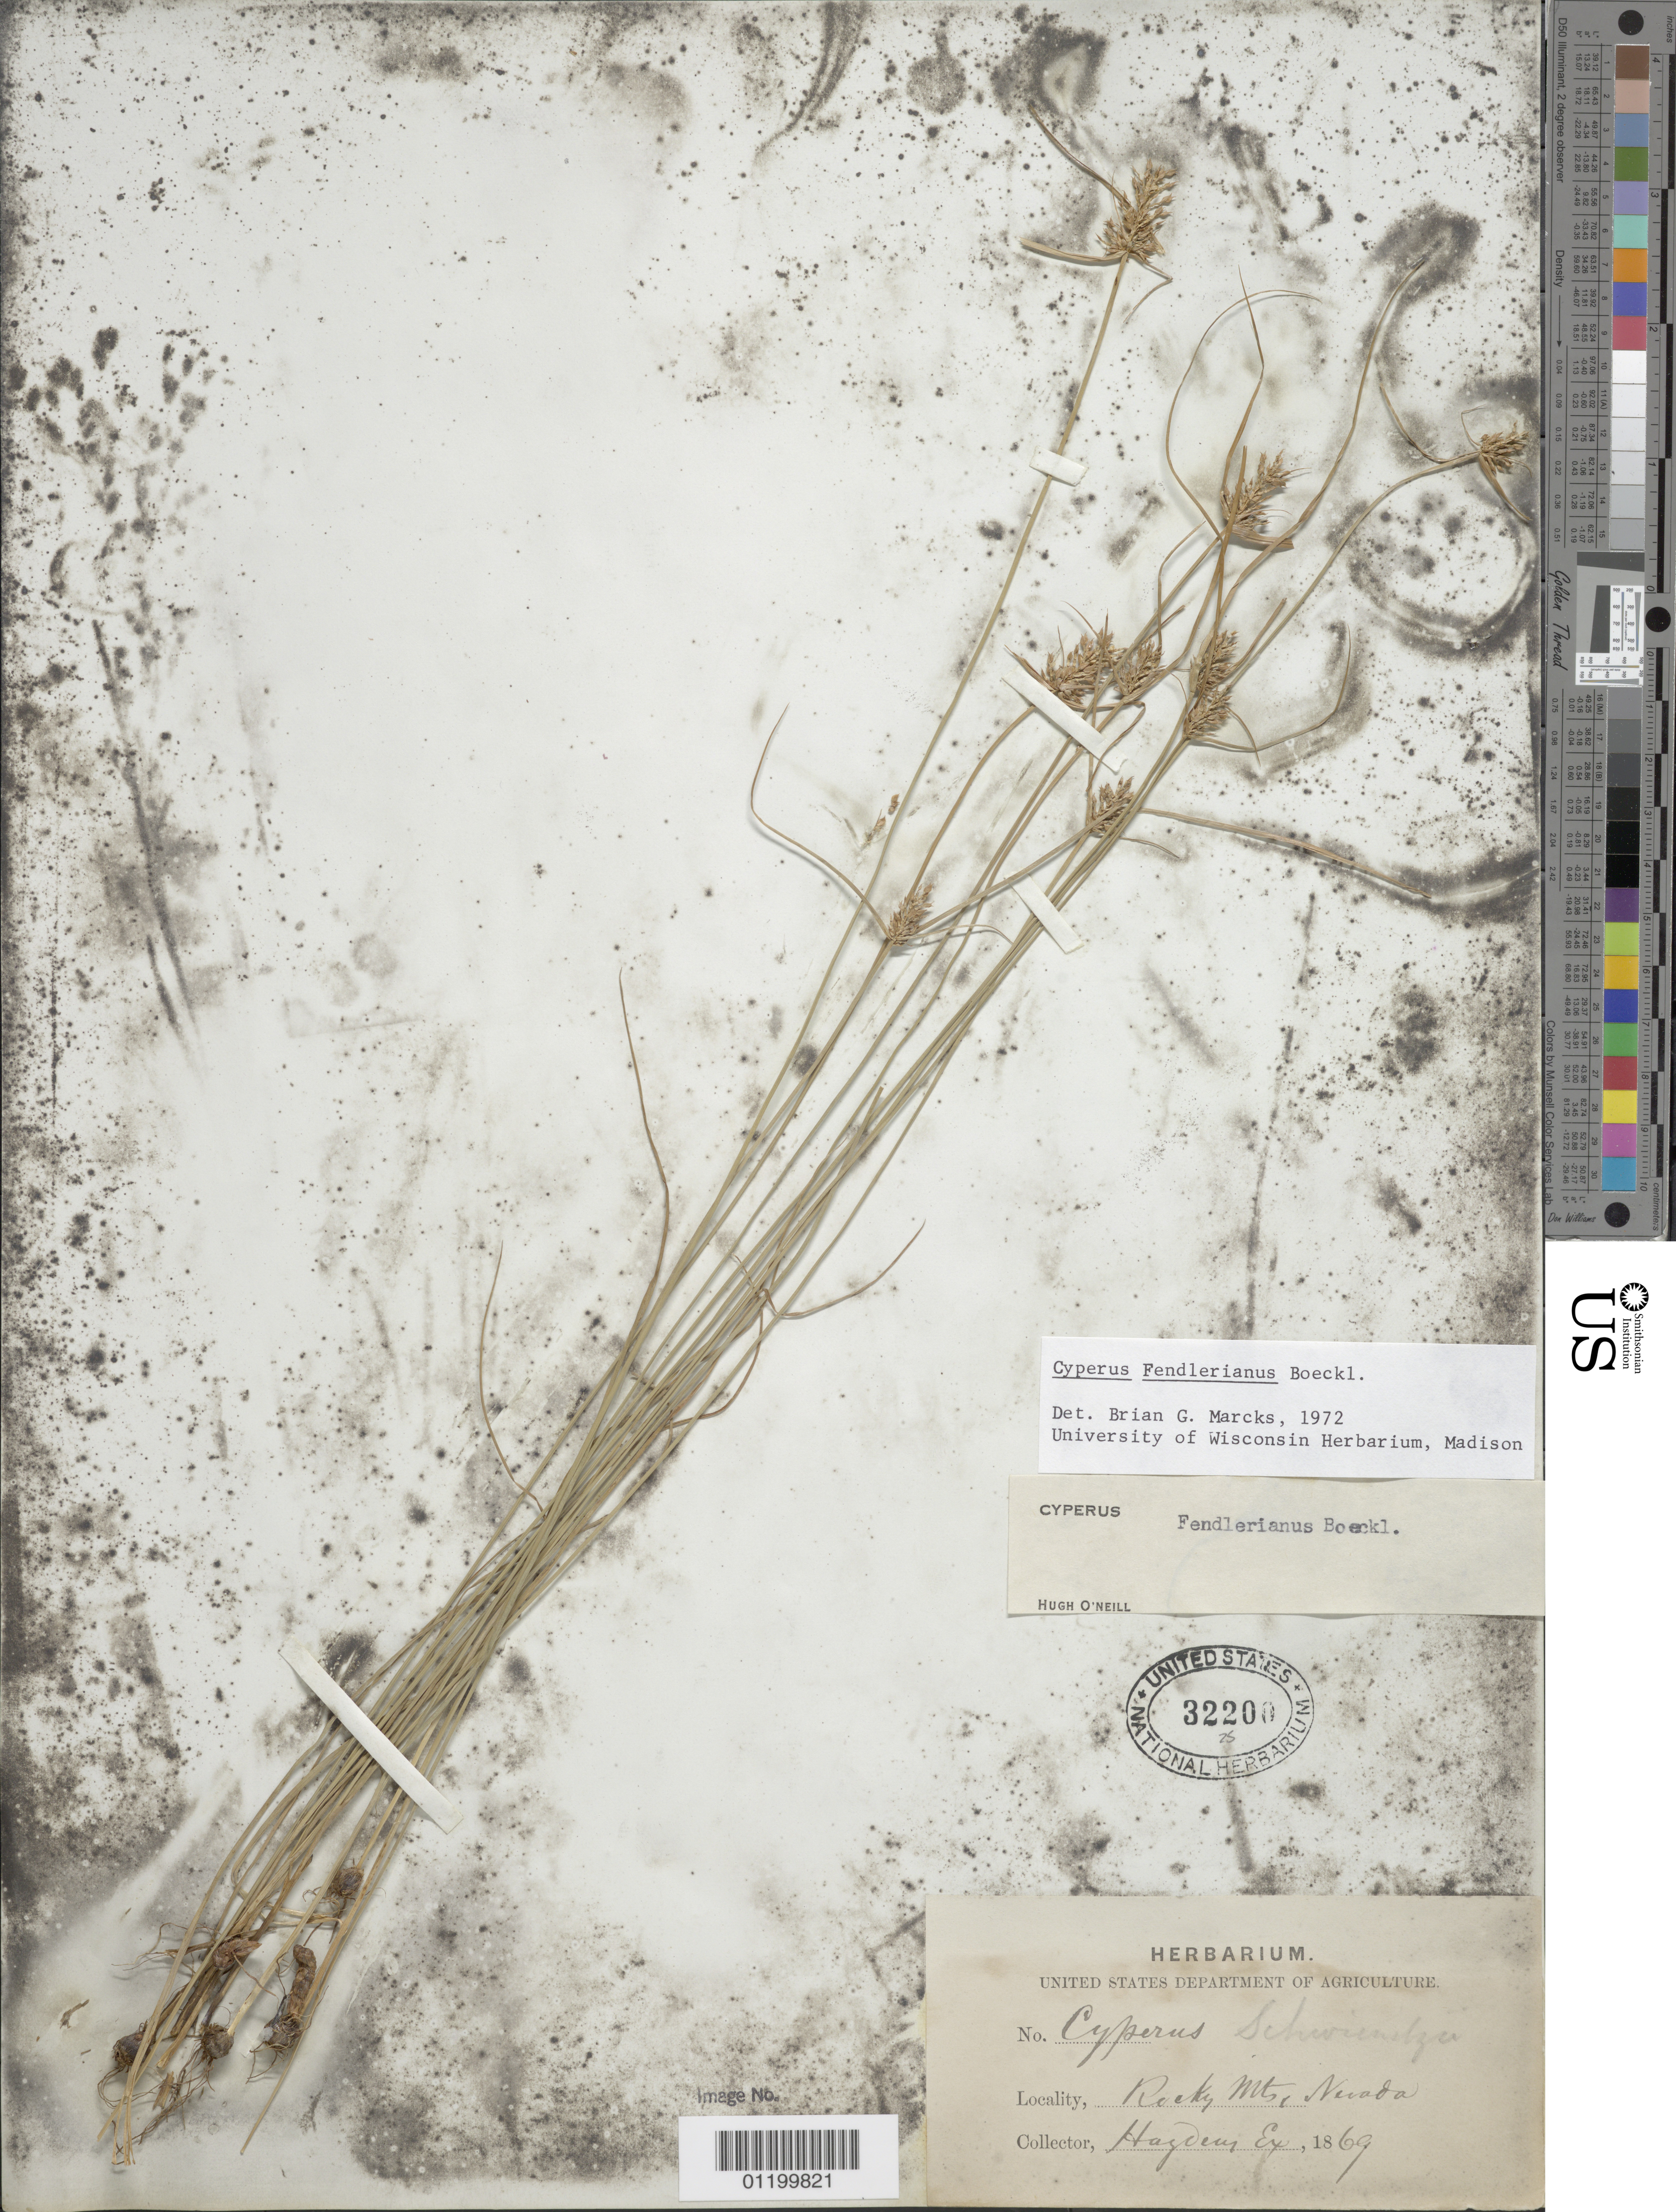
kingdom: Plantae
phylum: Tracheophyta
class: Liliopsida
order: Poales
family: Cyperaceae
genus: Cyperus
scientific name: Cyperus fendlerianus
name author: Boeckeler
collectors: -- Hayden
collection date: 1869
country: United States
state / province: Nevada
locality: Rocky Mts.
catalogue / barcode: US 32200